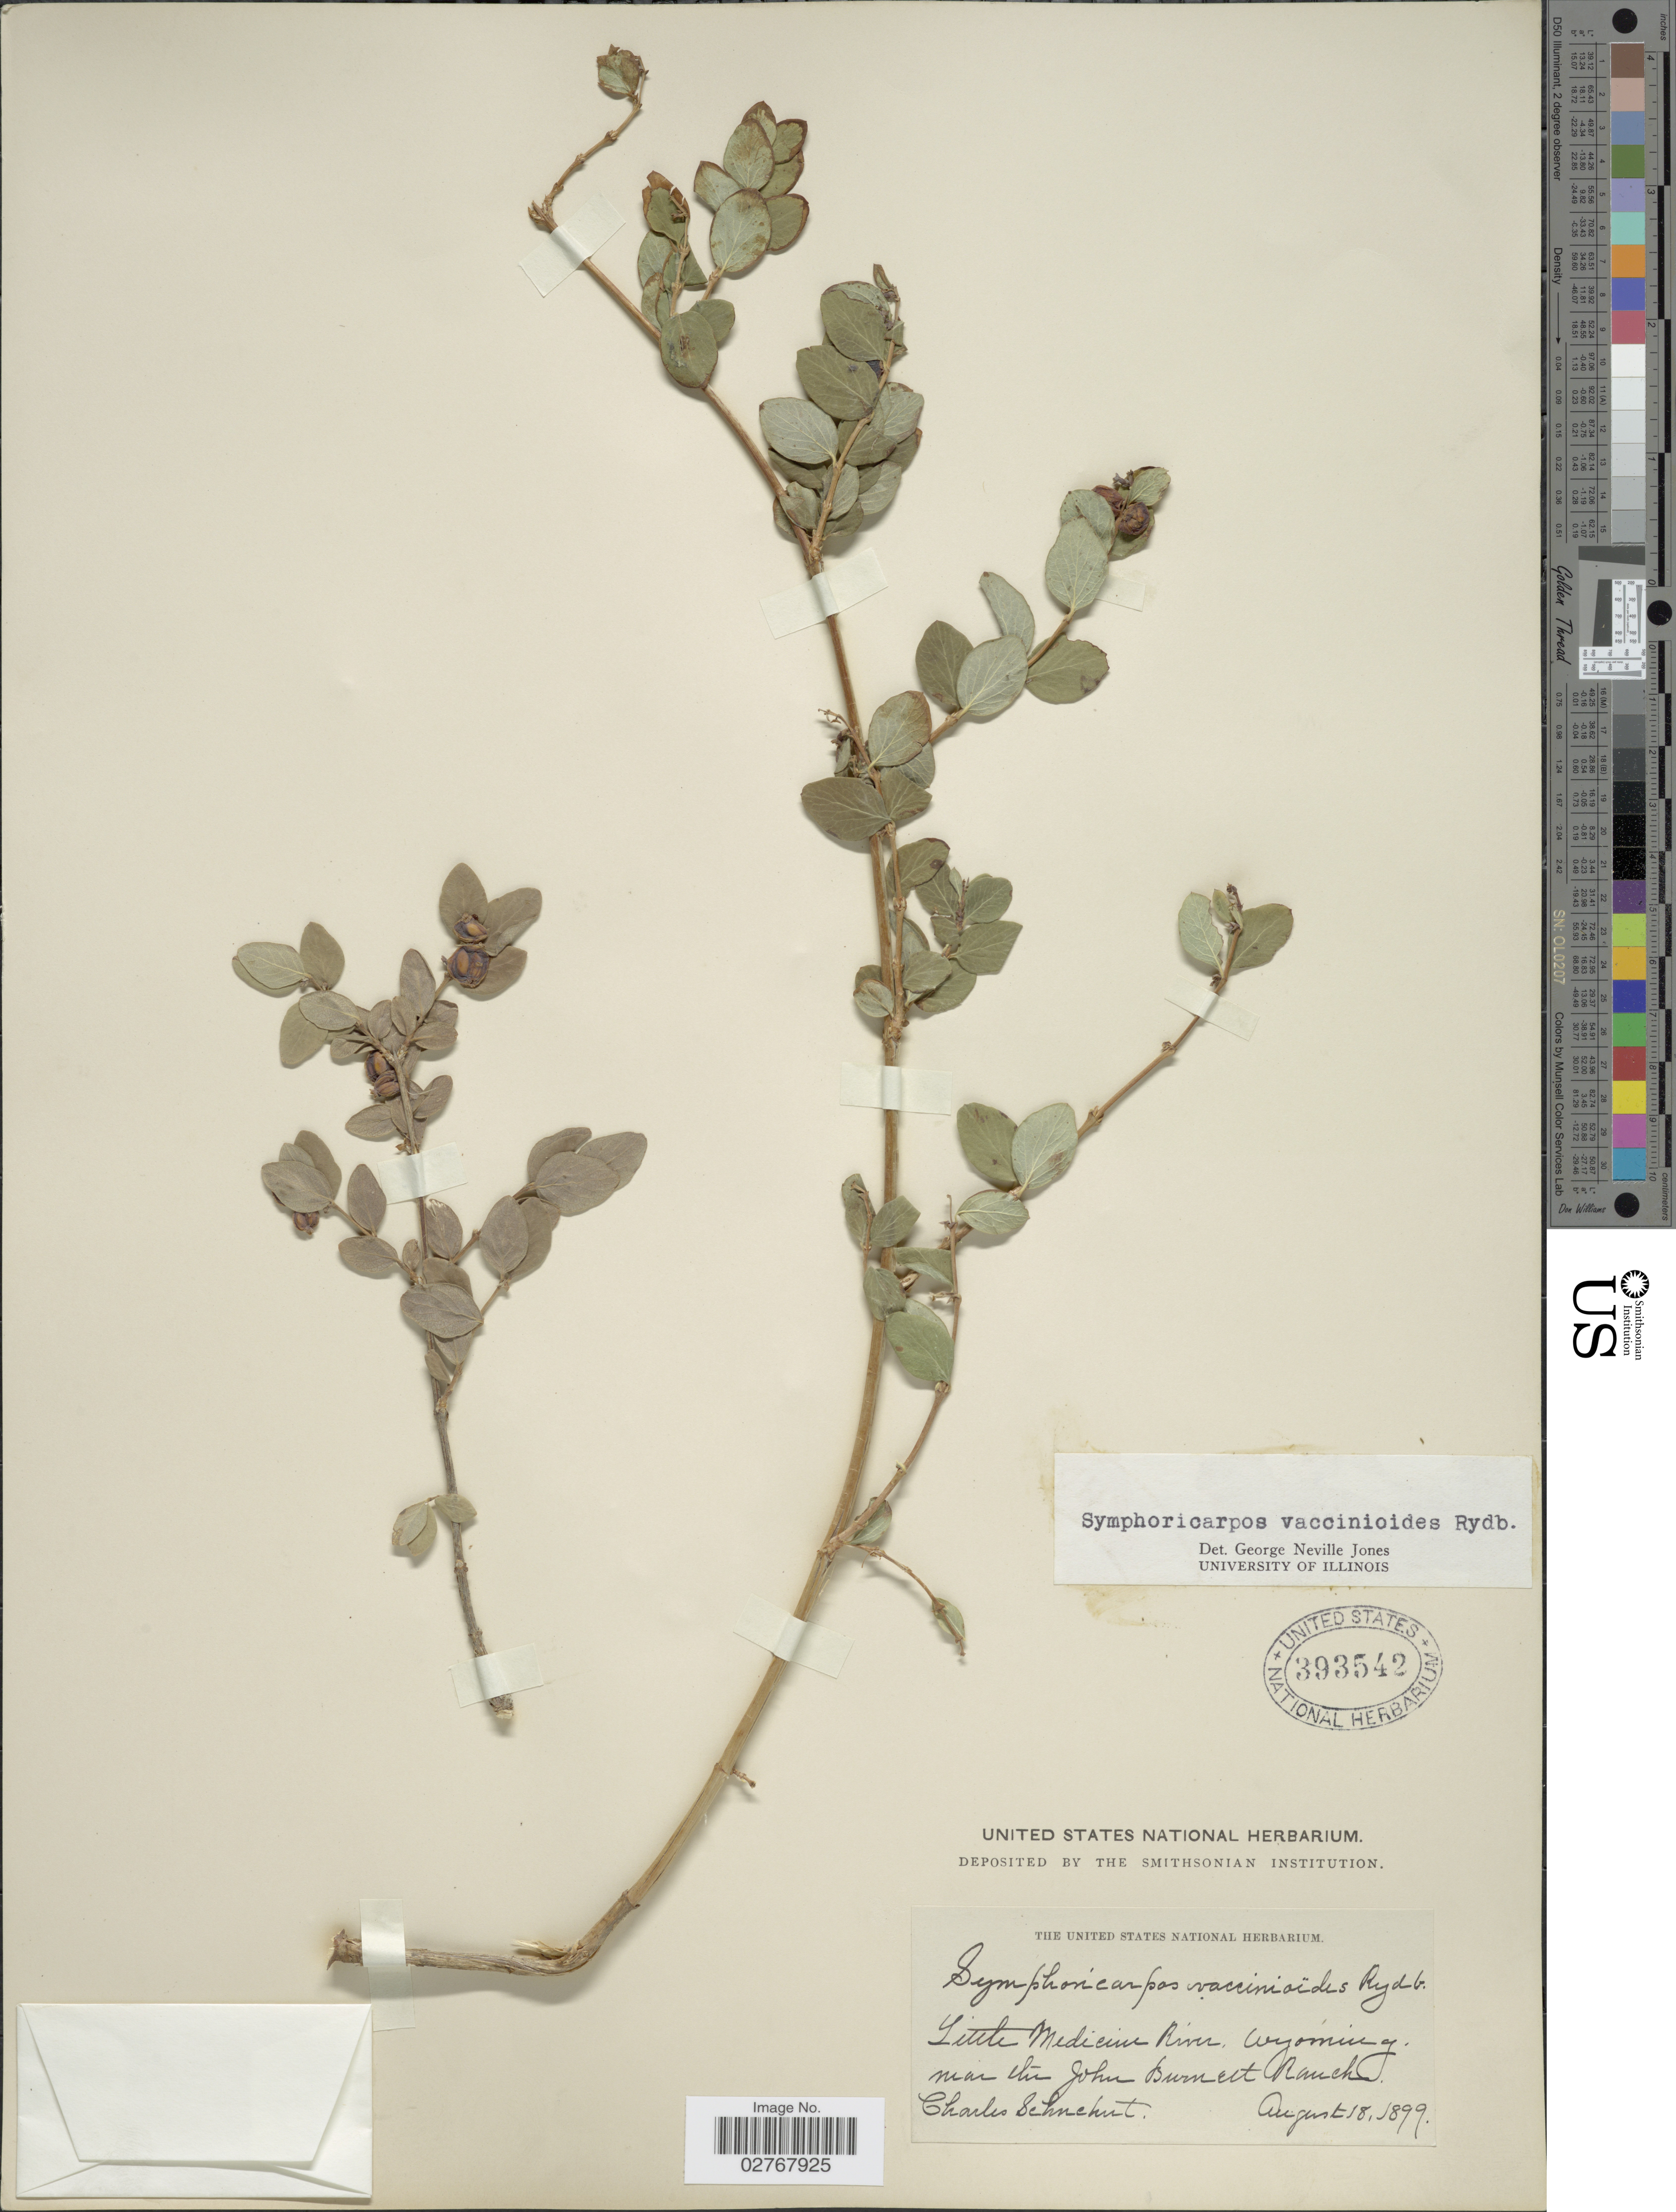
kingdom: Plantae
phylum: Tracheophyta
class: Magnoliopsida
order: Dipsacales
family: Caprifoliaceae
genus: Symphoricarpos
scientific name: Symphoricarpos vaccinioides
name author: Rydb.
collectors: C. Schuchert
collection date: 1899-08-18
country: United States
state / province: Wyoming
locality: Little Medicine River, near the John Burnett Ranch.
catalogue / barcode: US 393542